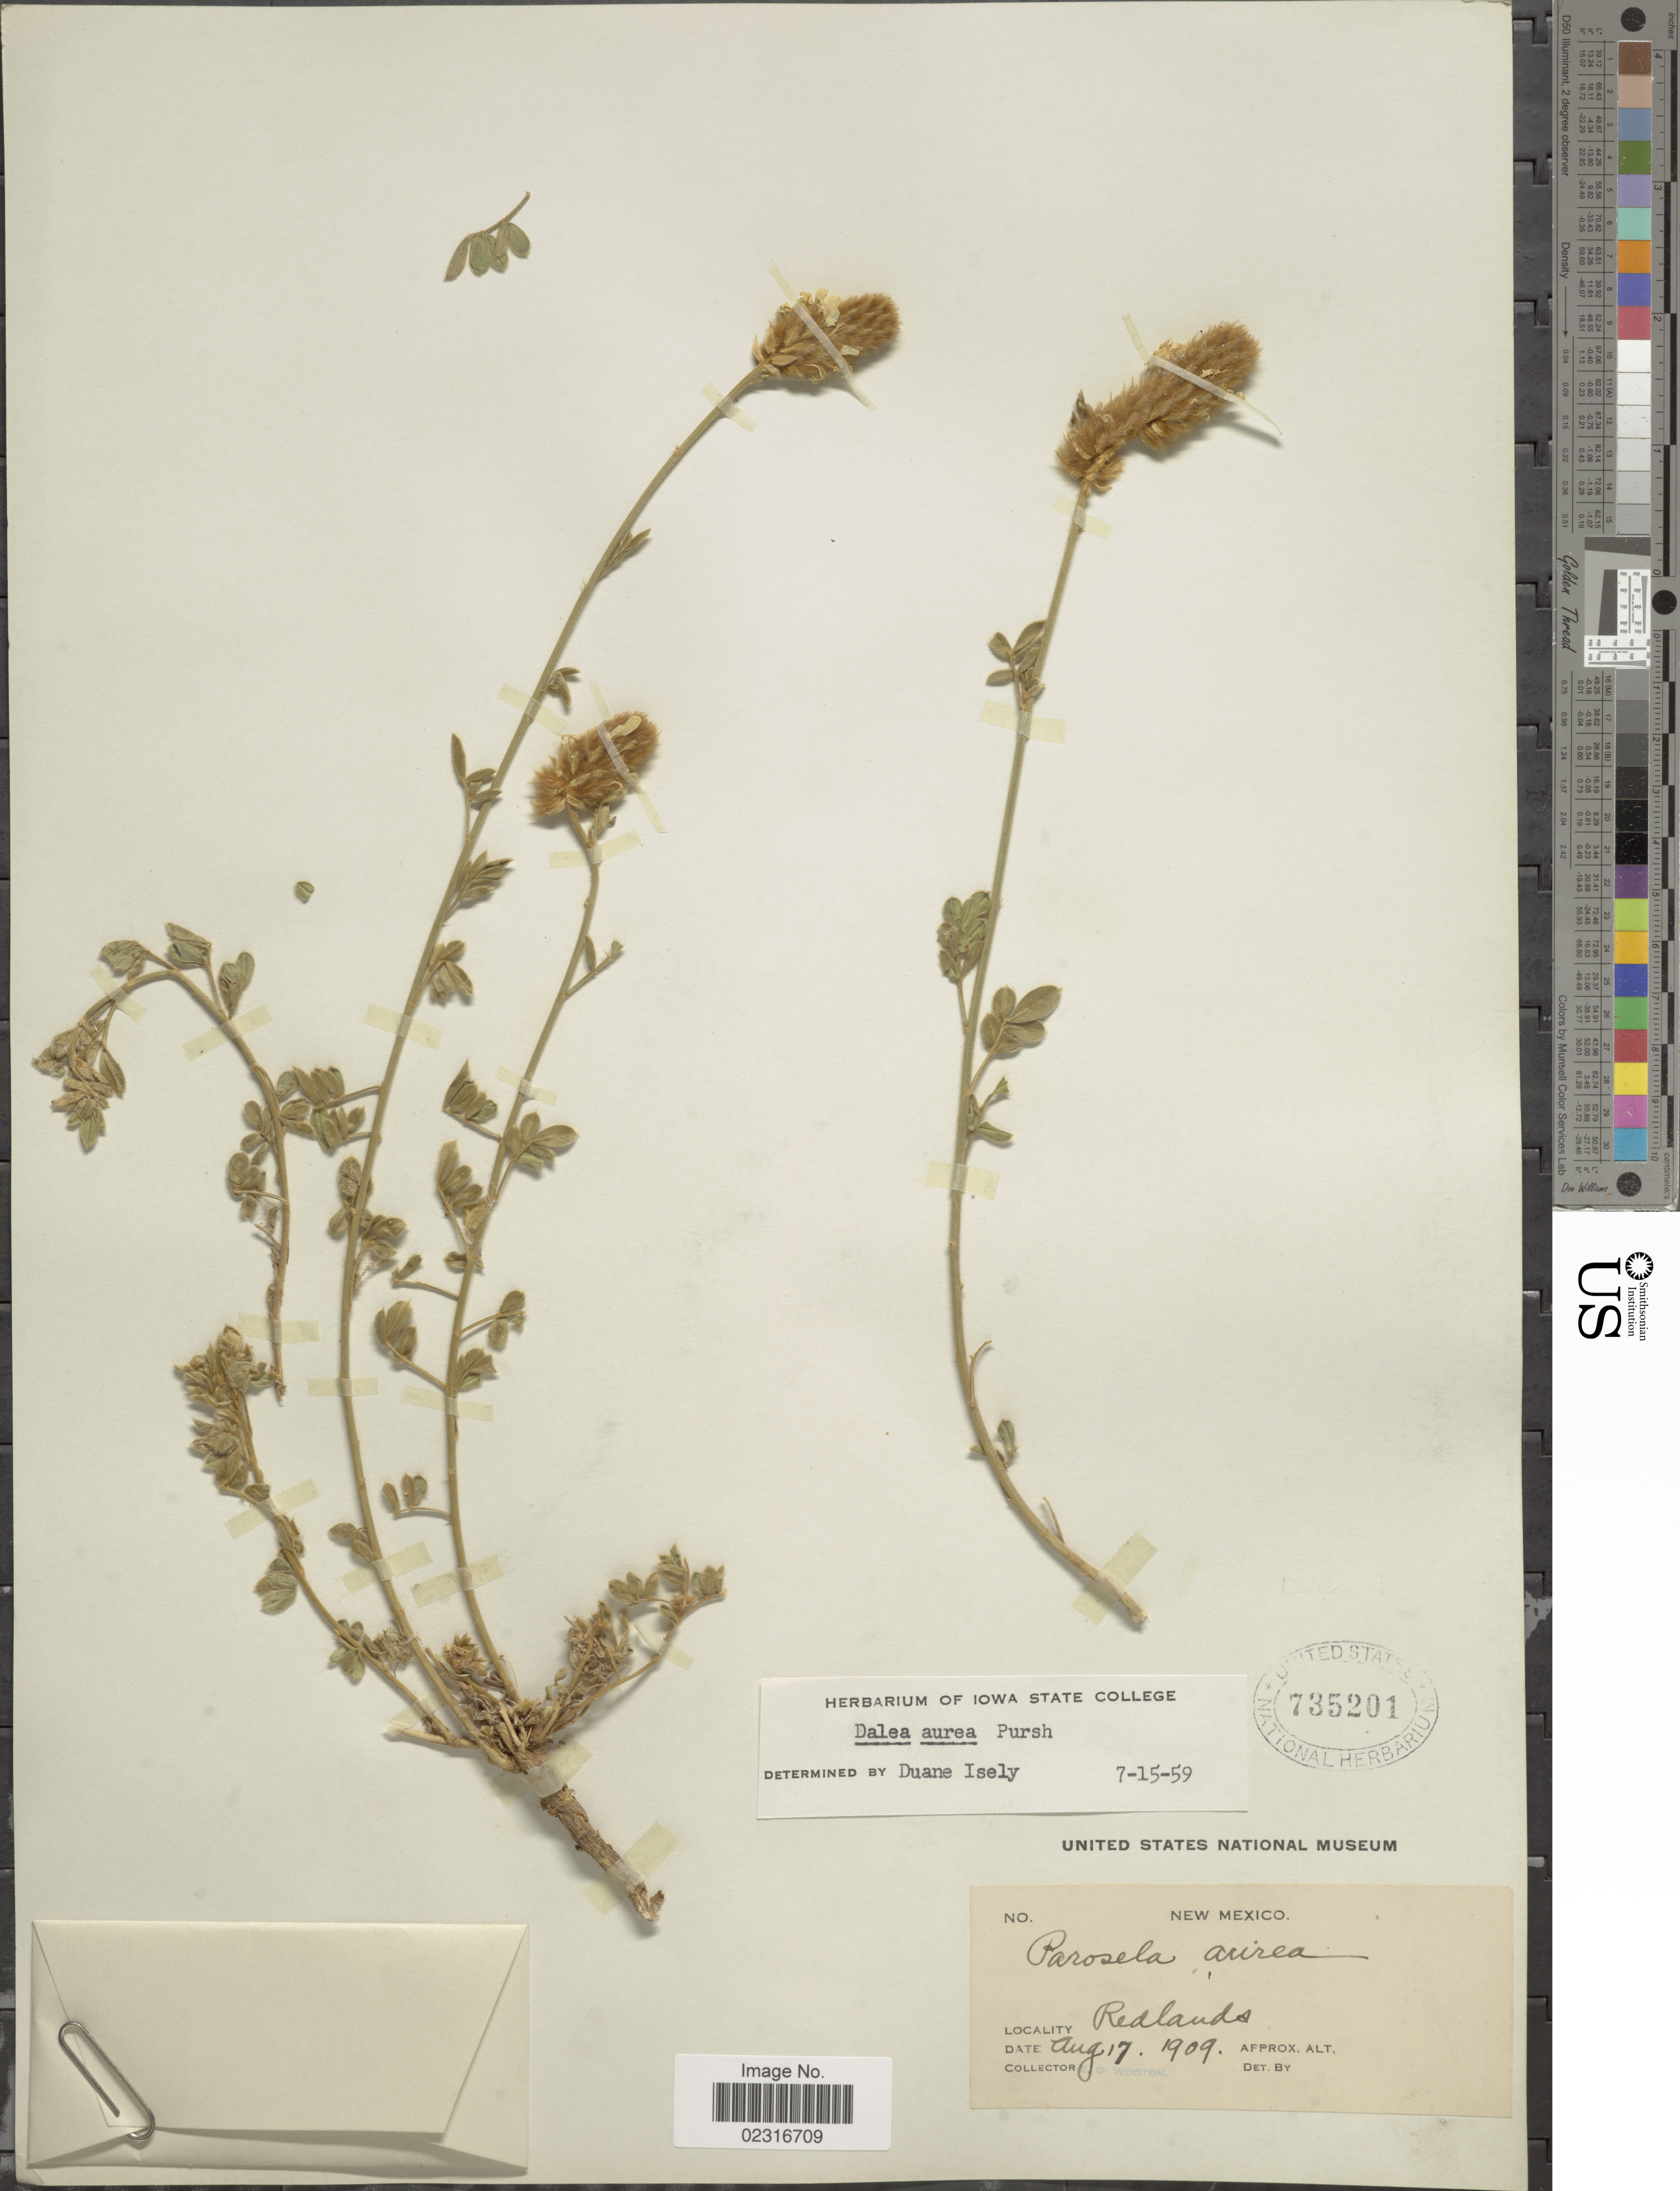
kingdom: Plantae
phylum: Tracheophyta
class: Magnoliopsida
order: Fabales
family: Fabaceae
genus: Dalea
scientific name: Dalea aurea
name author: Nutt. ex Pursh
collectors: E. O. Wooton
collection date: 1909-08-17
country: United States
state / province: New Mexico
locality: Redlands.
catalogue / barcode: US 735201